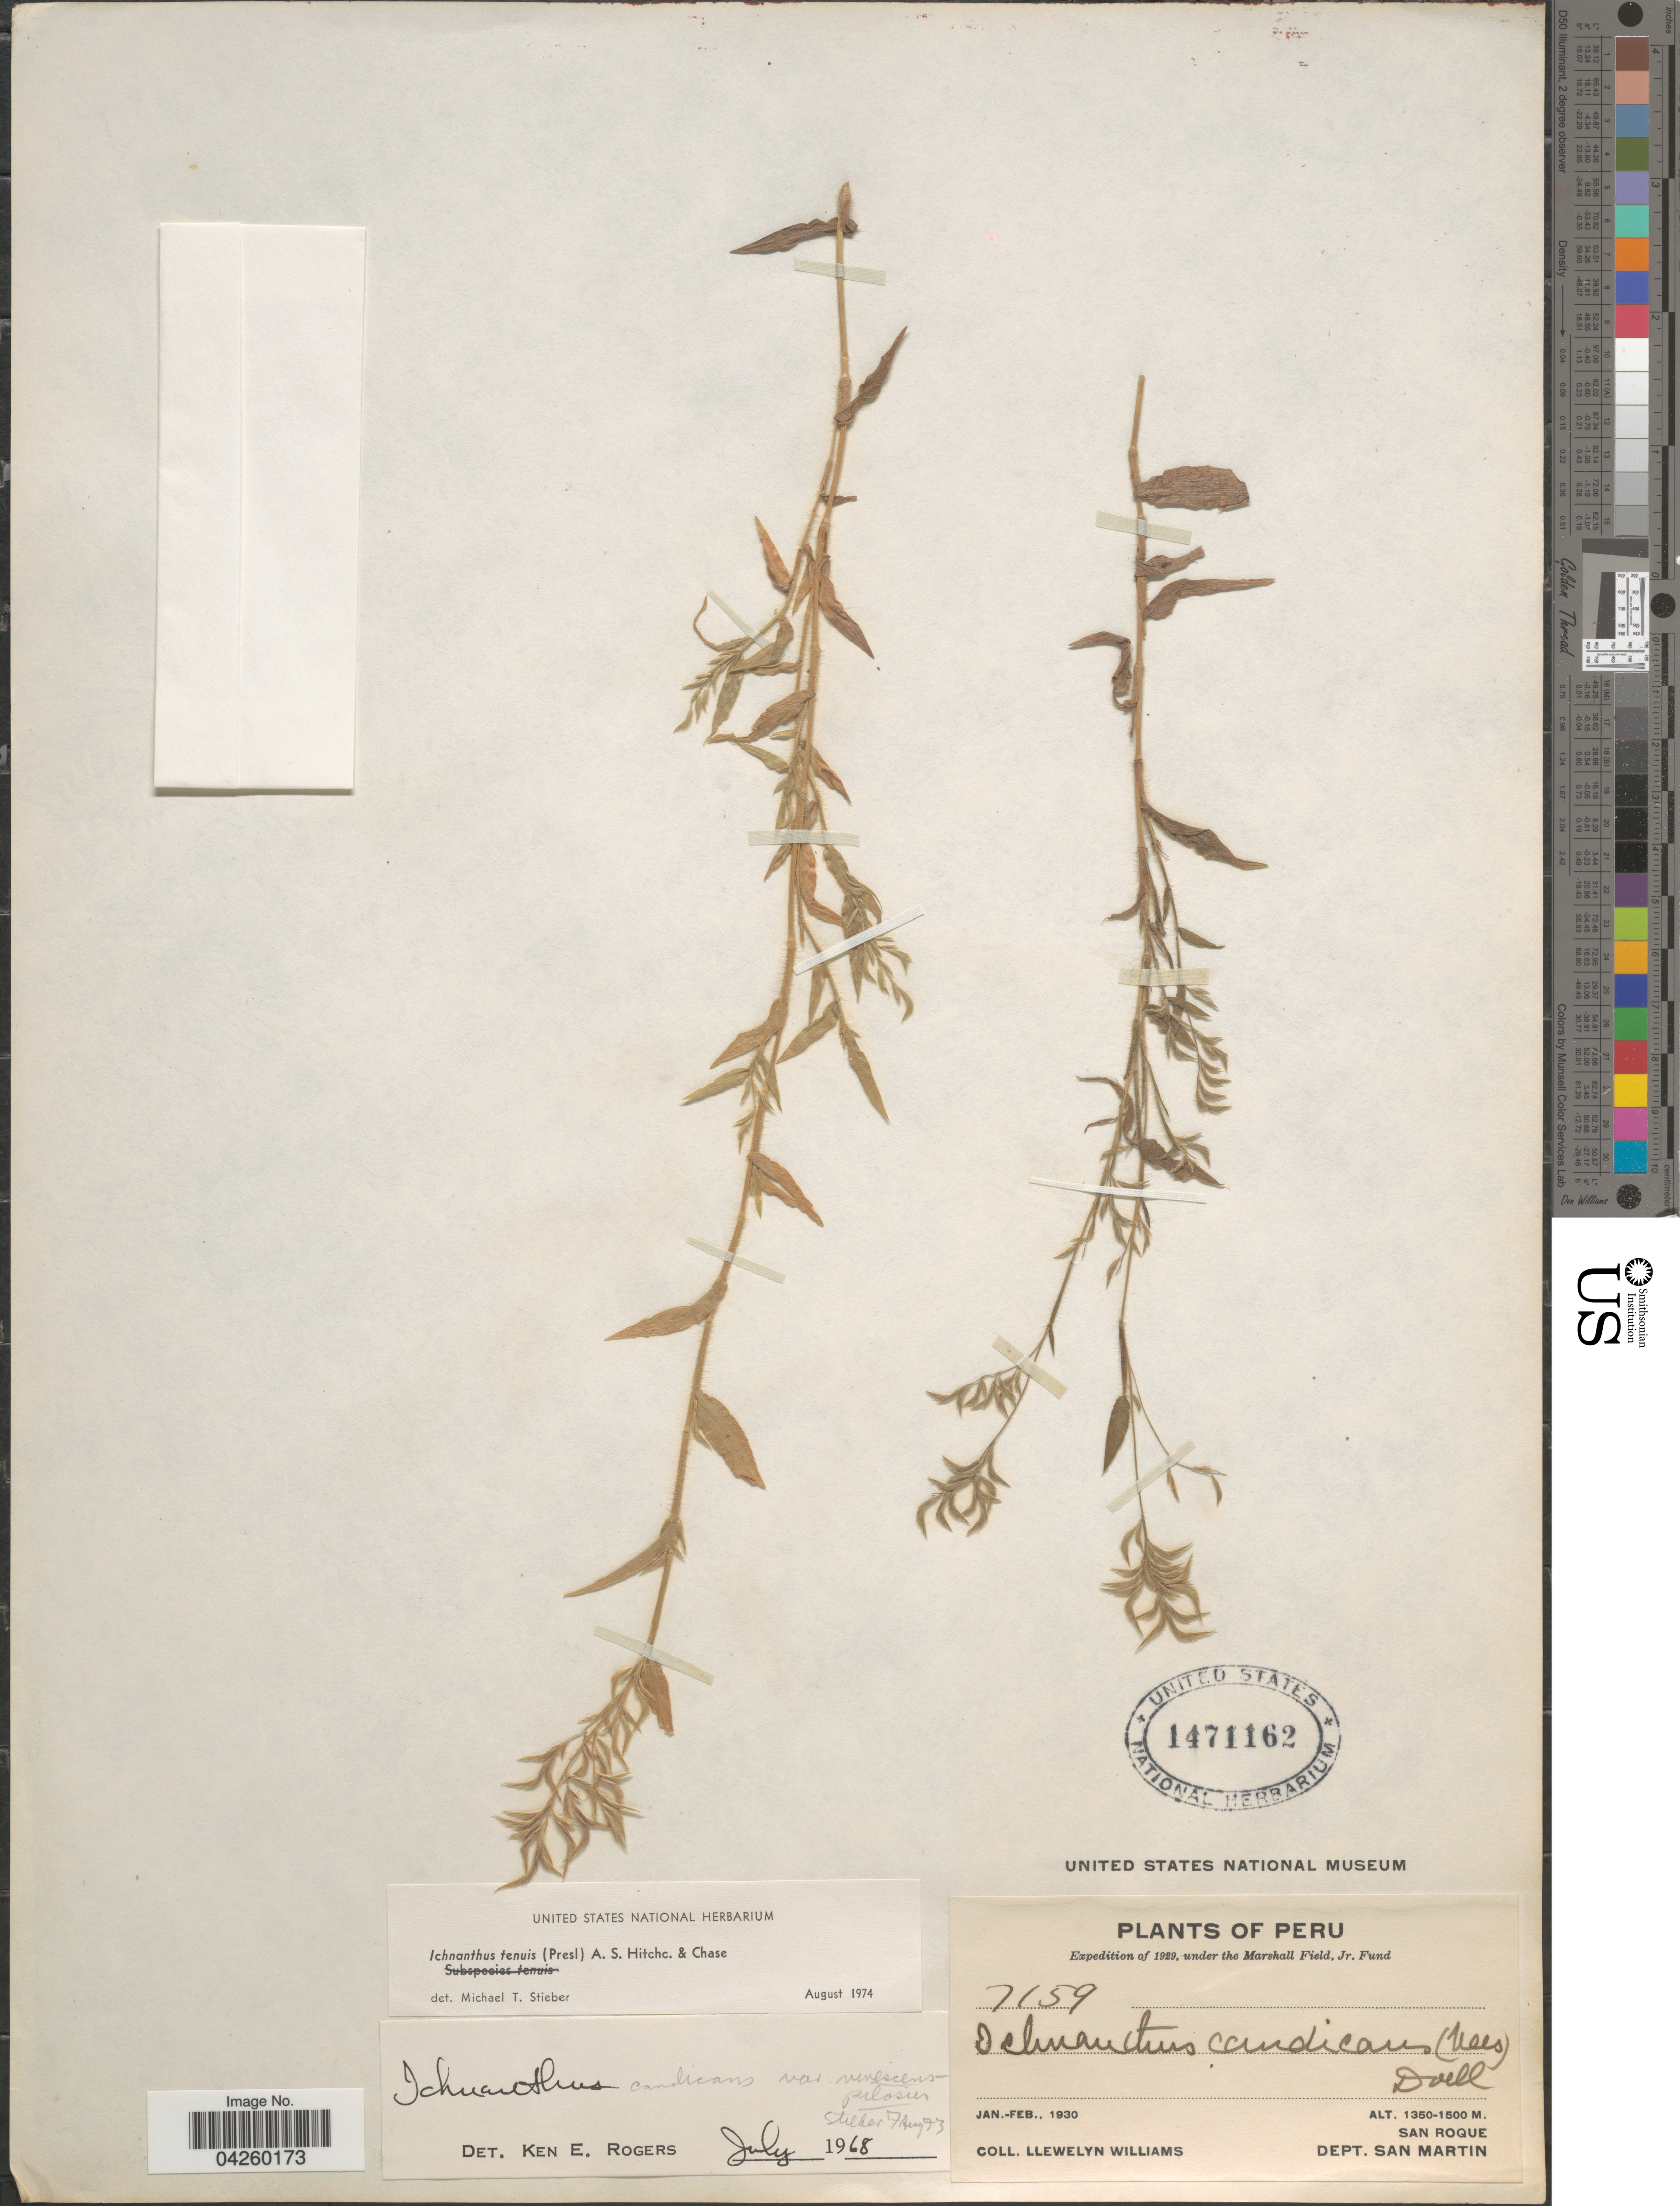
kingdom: Plantae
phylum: Tracheophyta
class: Liliopsida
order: Poales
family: Poaceae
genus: Ichnanthus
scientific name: Ichnanthus tenuis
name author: (J. Presl) Hitchc. & Chase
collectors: Ll. Williams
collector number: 7159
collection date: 1930-01/1930-02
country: Peru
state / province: San Martín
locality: Expedition of 1929. San Roque. Dept. San Martin.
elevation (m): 1350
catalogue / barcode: US 1471162